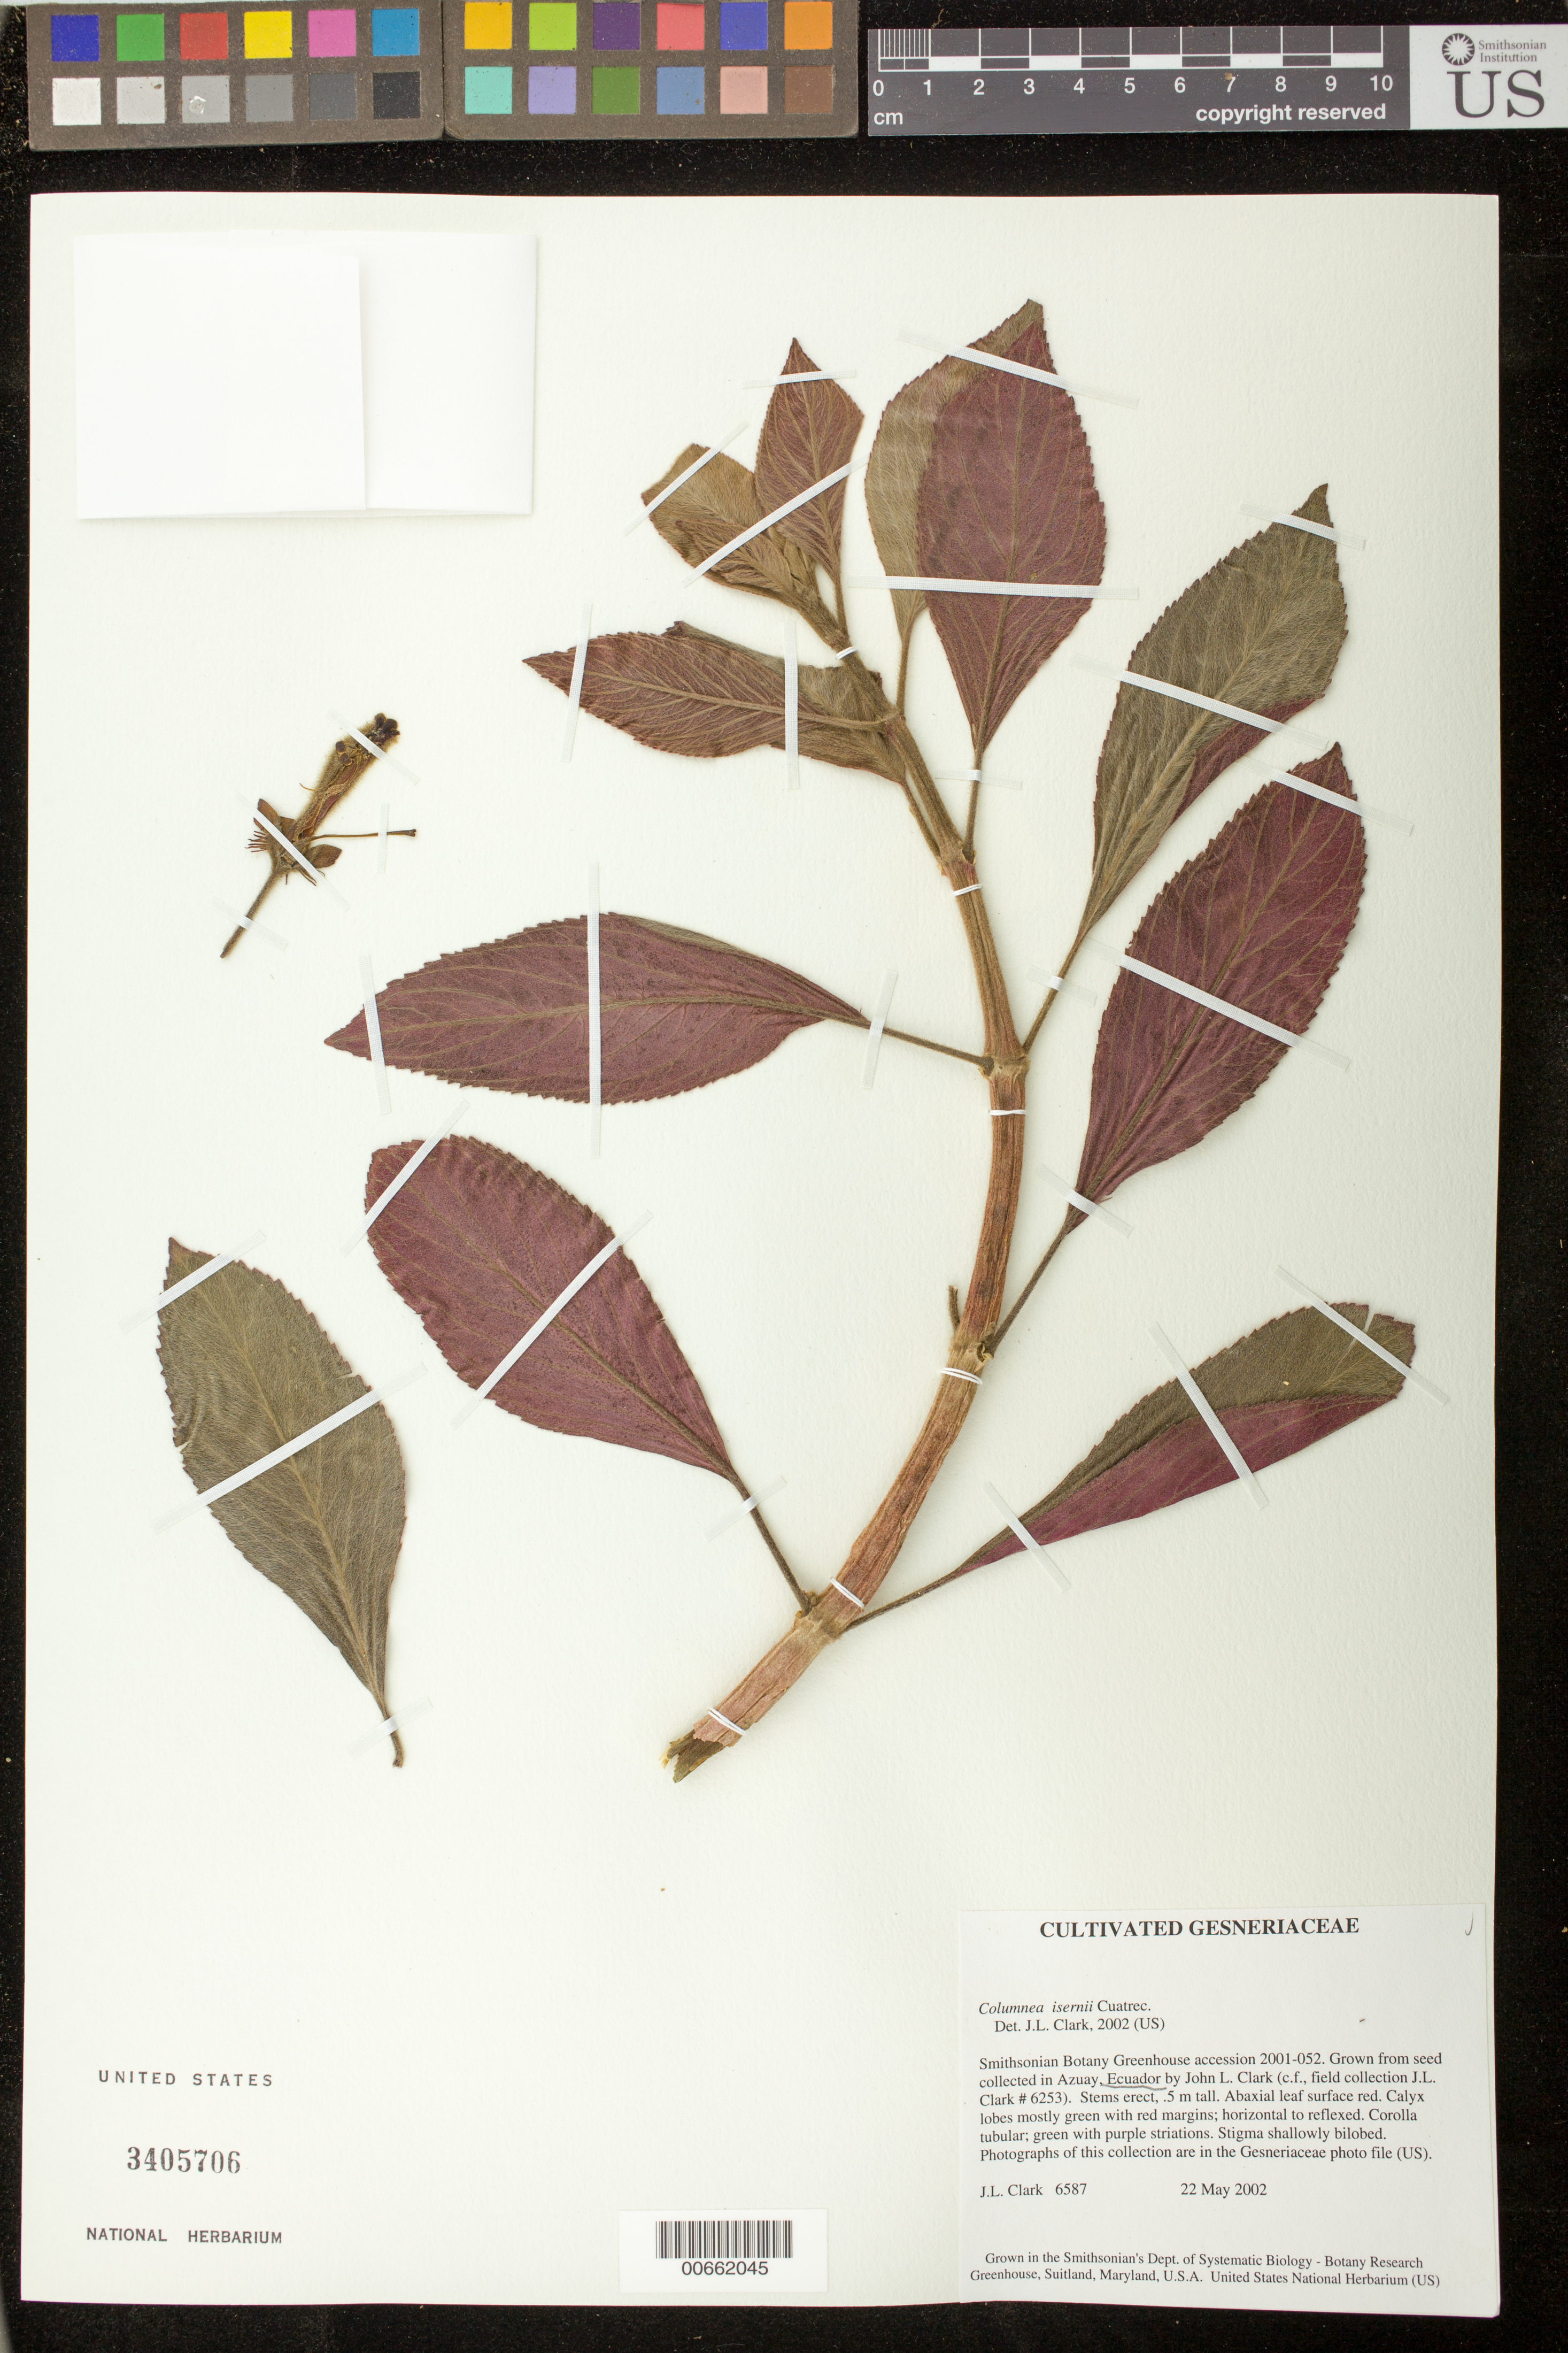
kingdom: Plantae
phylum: Tracheophyta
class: Magnoliopsida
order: Lamiales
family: Gesneriaceae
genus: Columnea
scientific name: Columnea isernii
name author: Cuatrec.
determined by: Clark, J. L., (SEL), The Marie Selby Botanical Garden (UNITED STATES)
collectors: J. L. Clark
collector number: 6587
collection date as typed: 22 May 2002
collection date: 2002-05-22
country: United States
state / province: Maryland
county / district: Prince George's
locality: Grown in the Smithsonian's Dept. of Systematic Biology-Botany Research Greenhouse, Suitland, Maryland, U.S.A.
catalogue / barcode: US 3405706